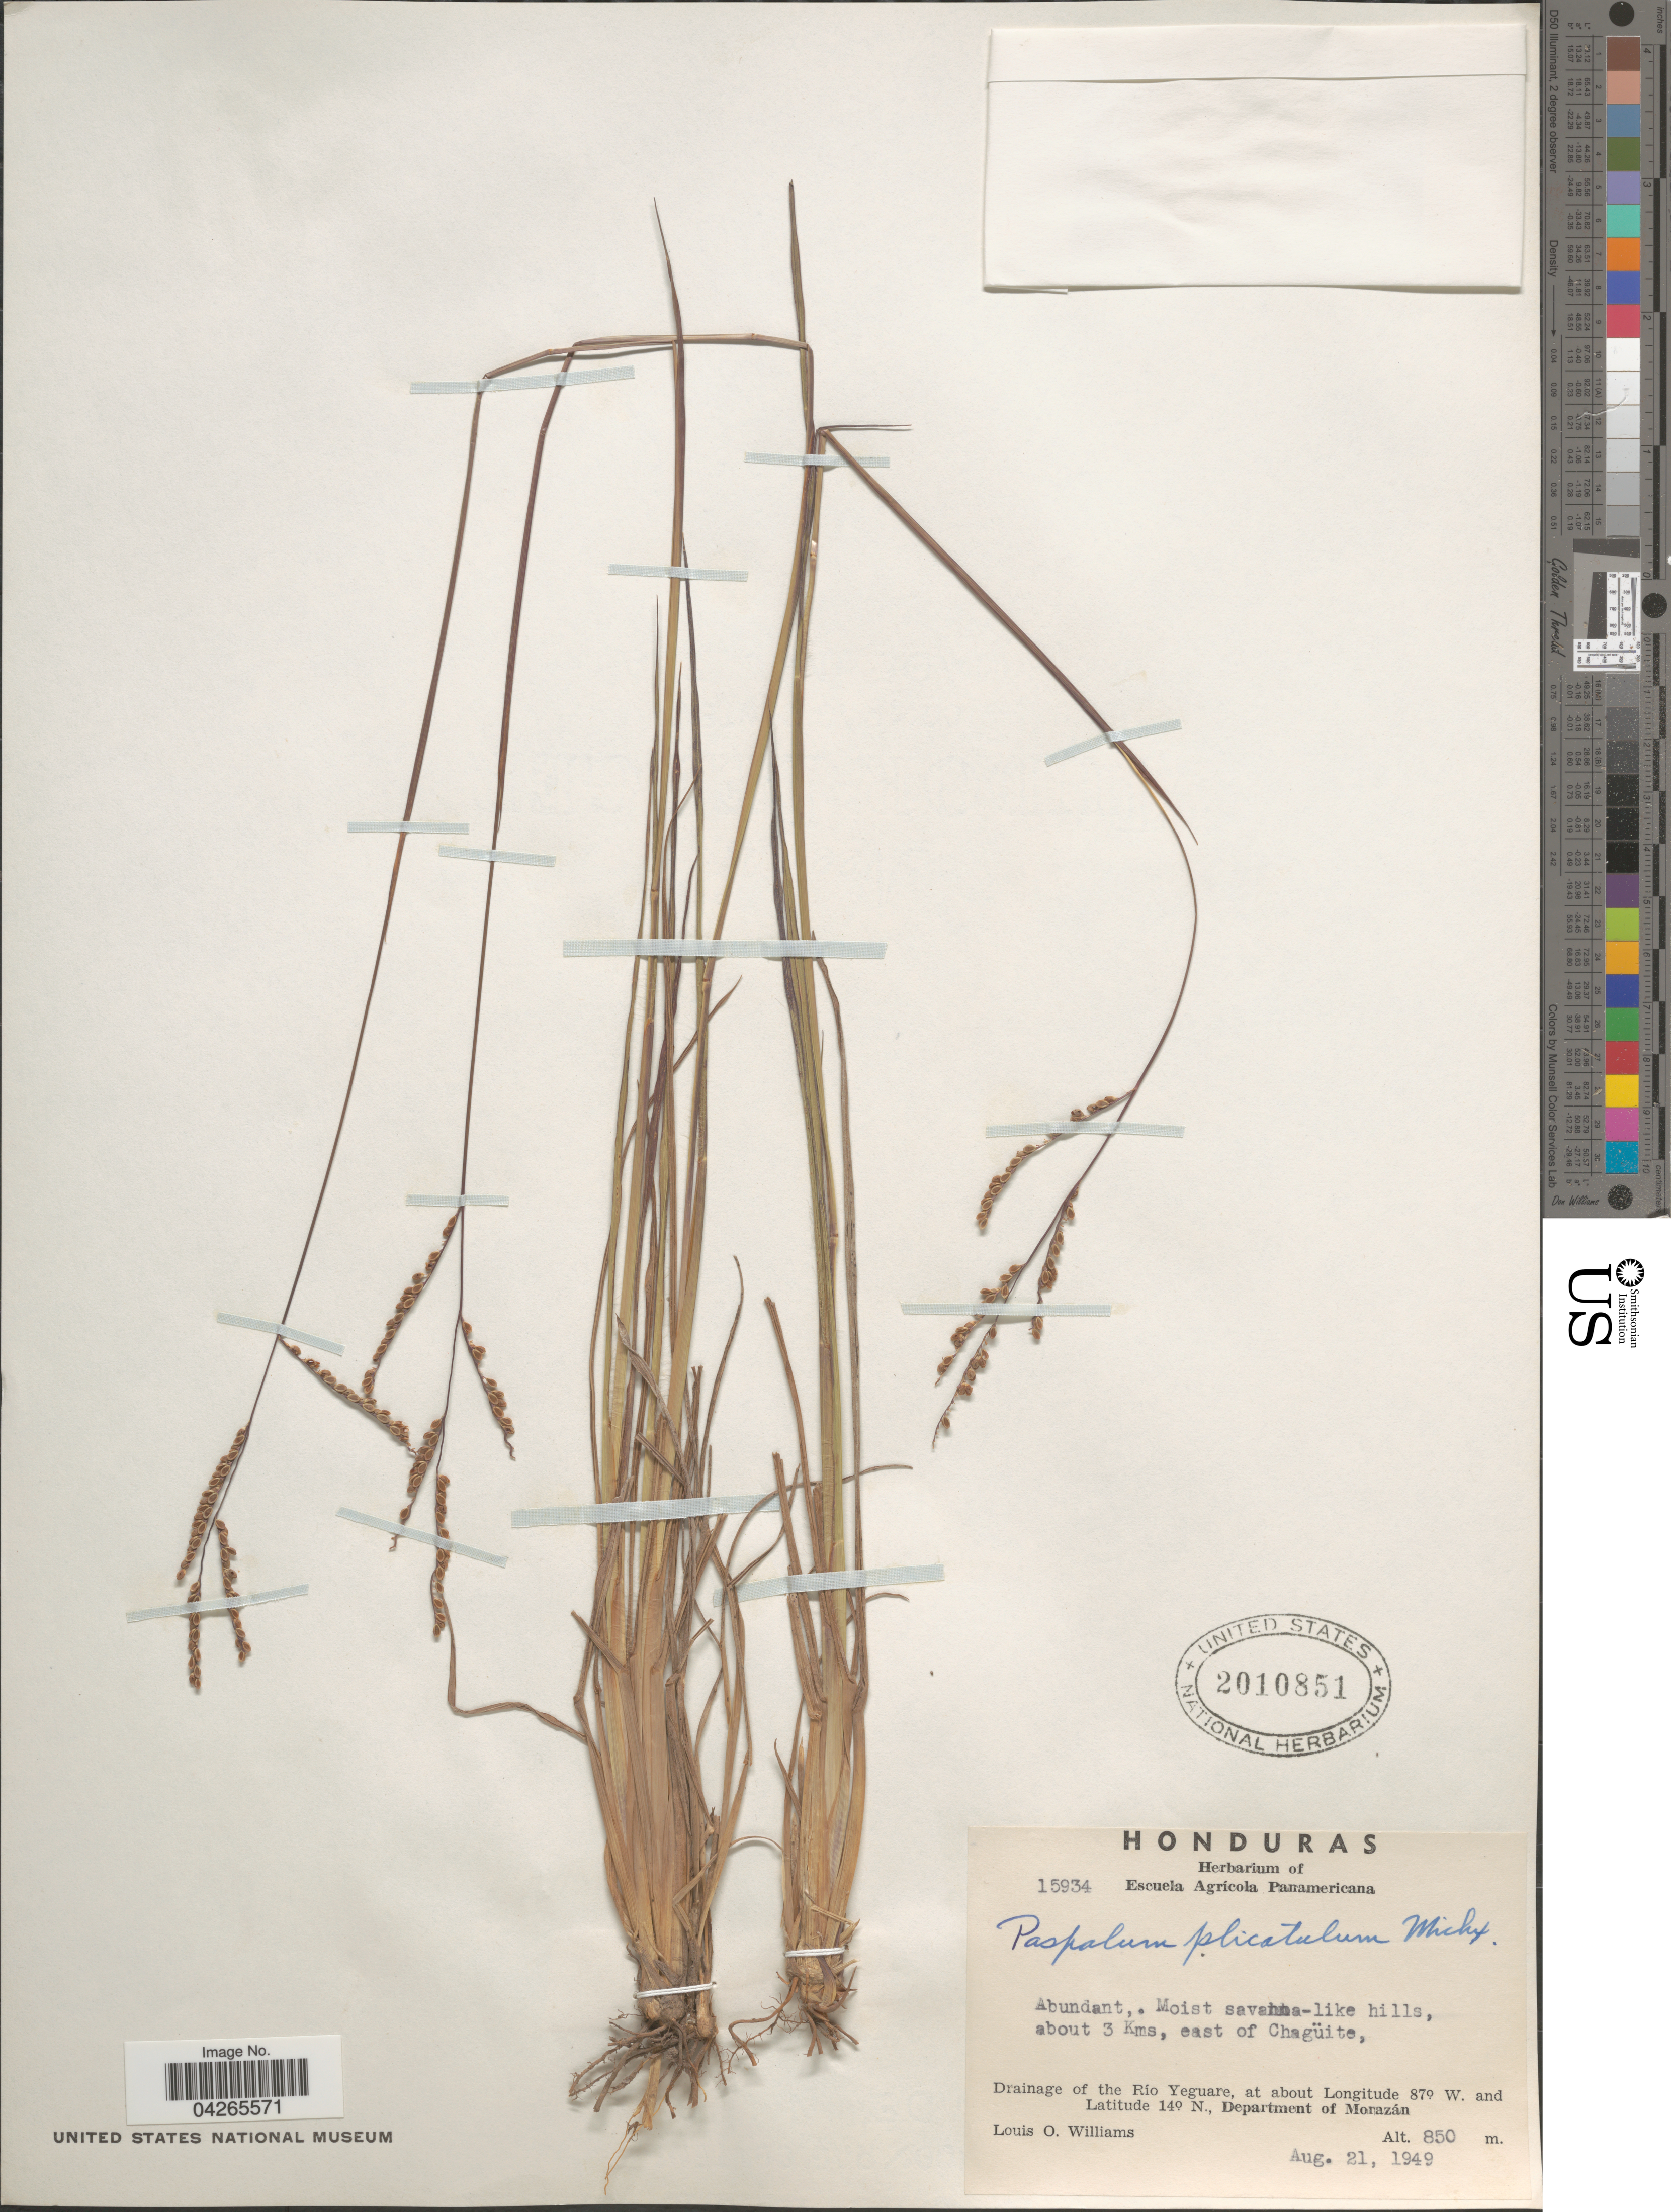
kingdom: Plantae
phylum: Tracheophyta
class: Liliopsida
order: Poales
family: Poaceae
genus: Paspalum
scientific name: Paspalum plicatulum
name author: Michx.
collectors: L. O. Williams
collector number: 15934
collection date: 1949-08-21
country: Honduras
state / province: Fco. Morazán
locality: Moist savanna-like hills, about 3 Kms, east of Chagüite. Drainage of the Río Yeguare, Department of Morazán.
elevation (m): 850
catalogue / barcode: US 2010851